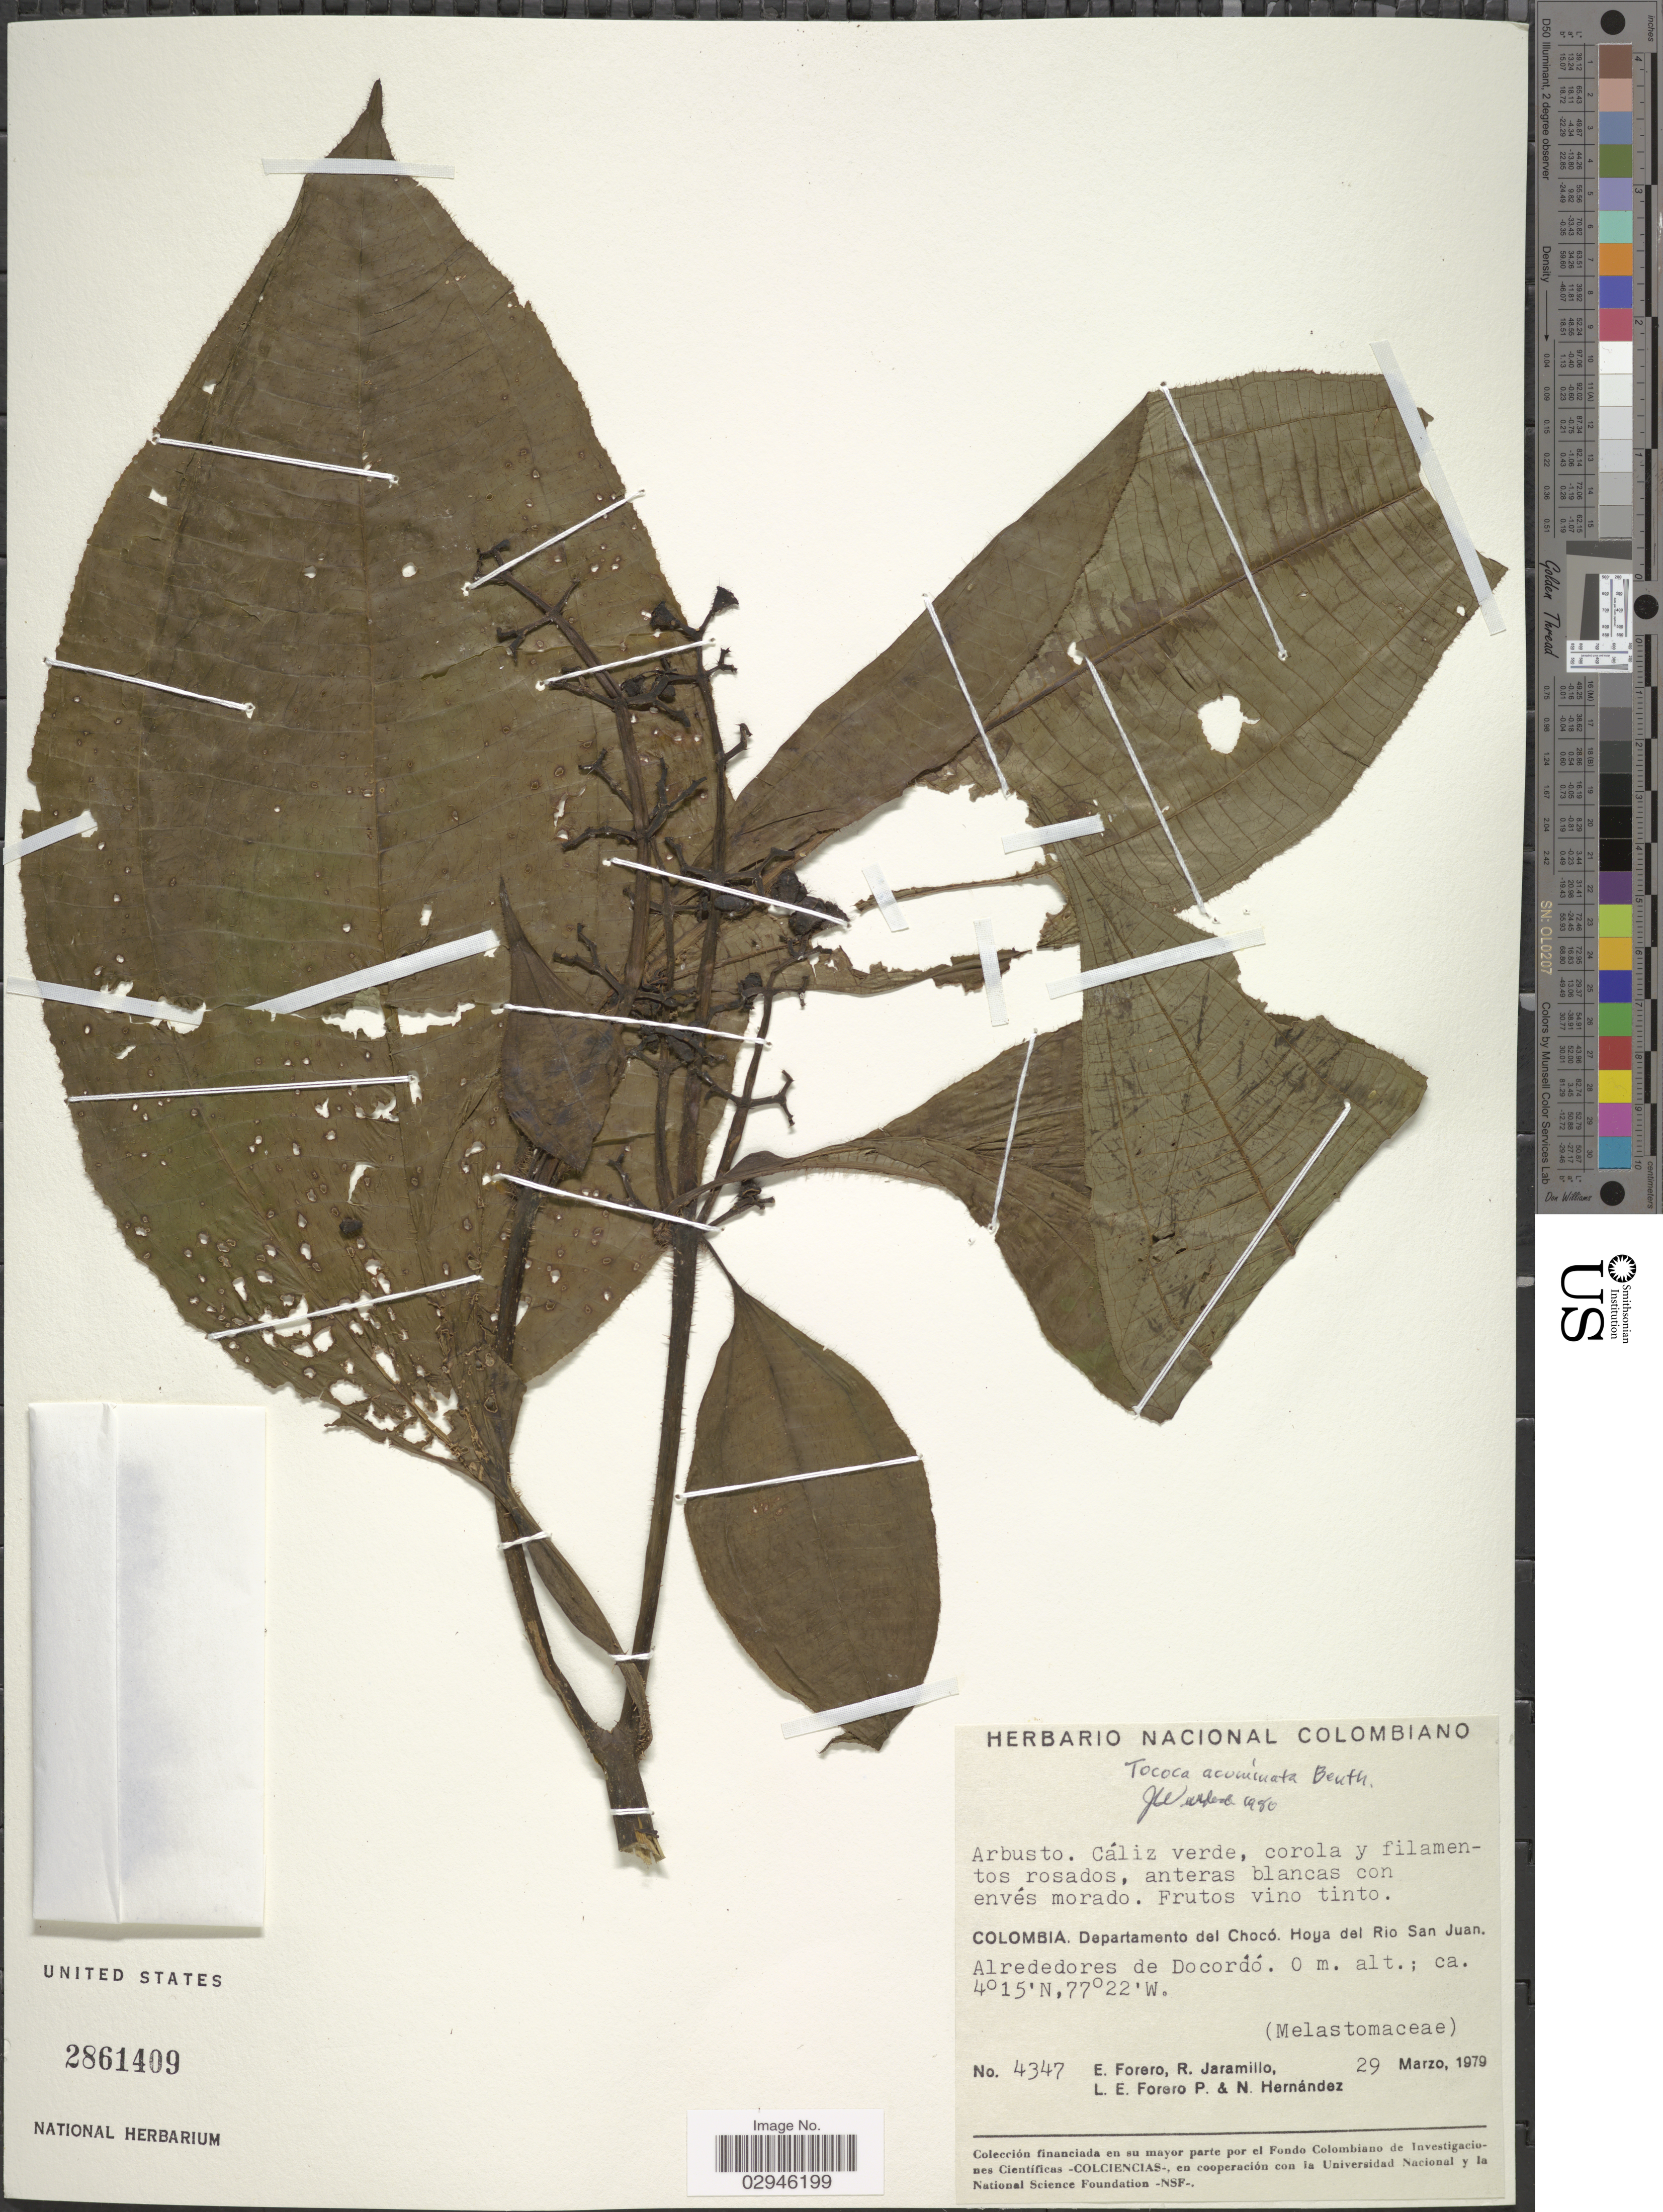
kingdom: Plantae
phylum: Tracheophyta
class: Magnoliopsida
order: Myrtales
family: Melastomataceae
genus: Tococa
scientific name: Tococa acuminata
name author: Benth.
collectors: E. Forero, R. Jaramillo, L. Forero & N. Hernandez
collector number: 4347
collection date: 1979-03-29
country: Colombia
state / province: Chocó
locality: Departamento del Chocó. Hoya del Rio San Juan. Alrededores de Docordó.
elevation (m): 0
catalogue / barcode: US 2861409